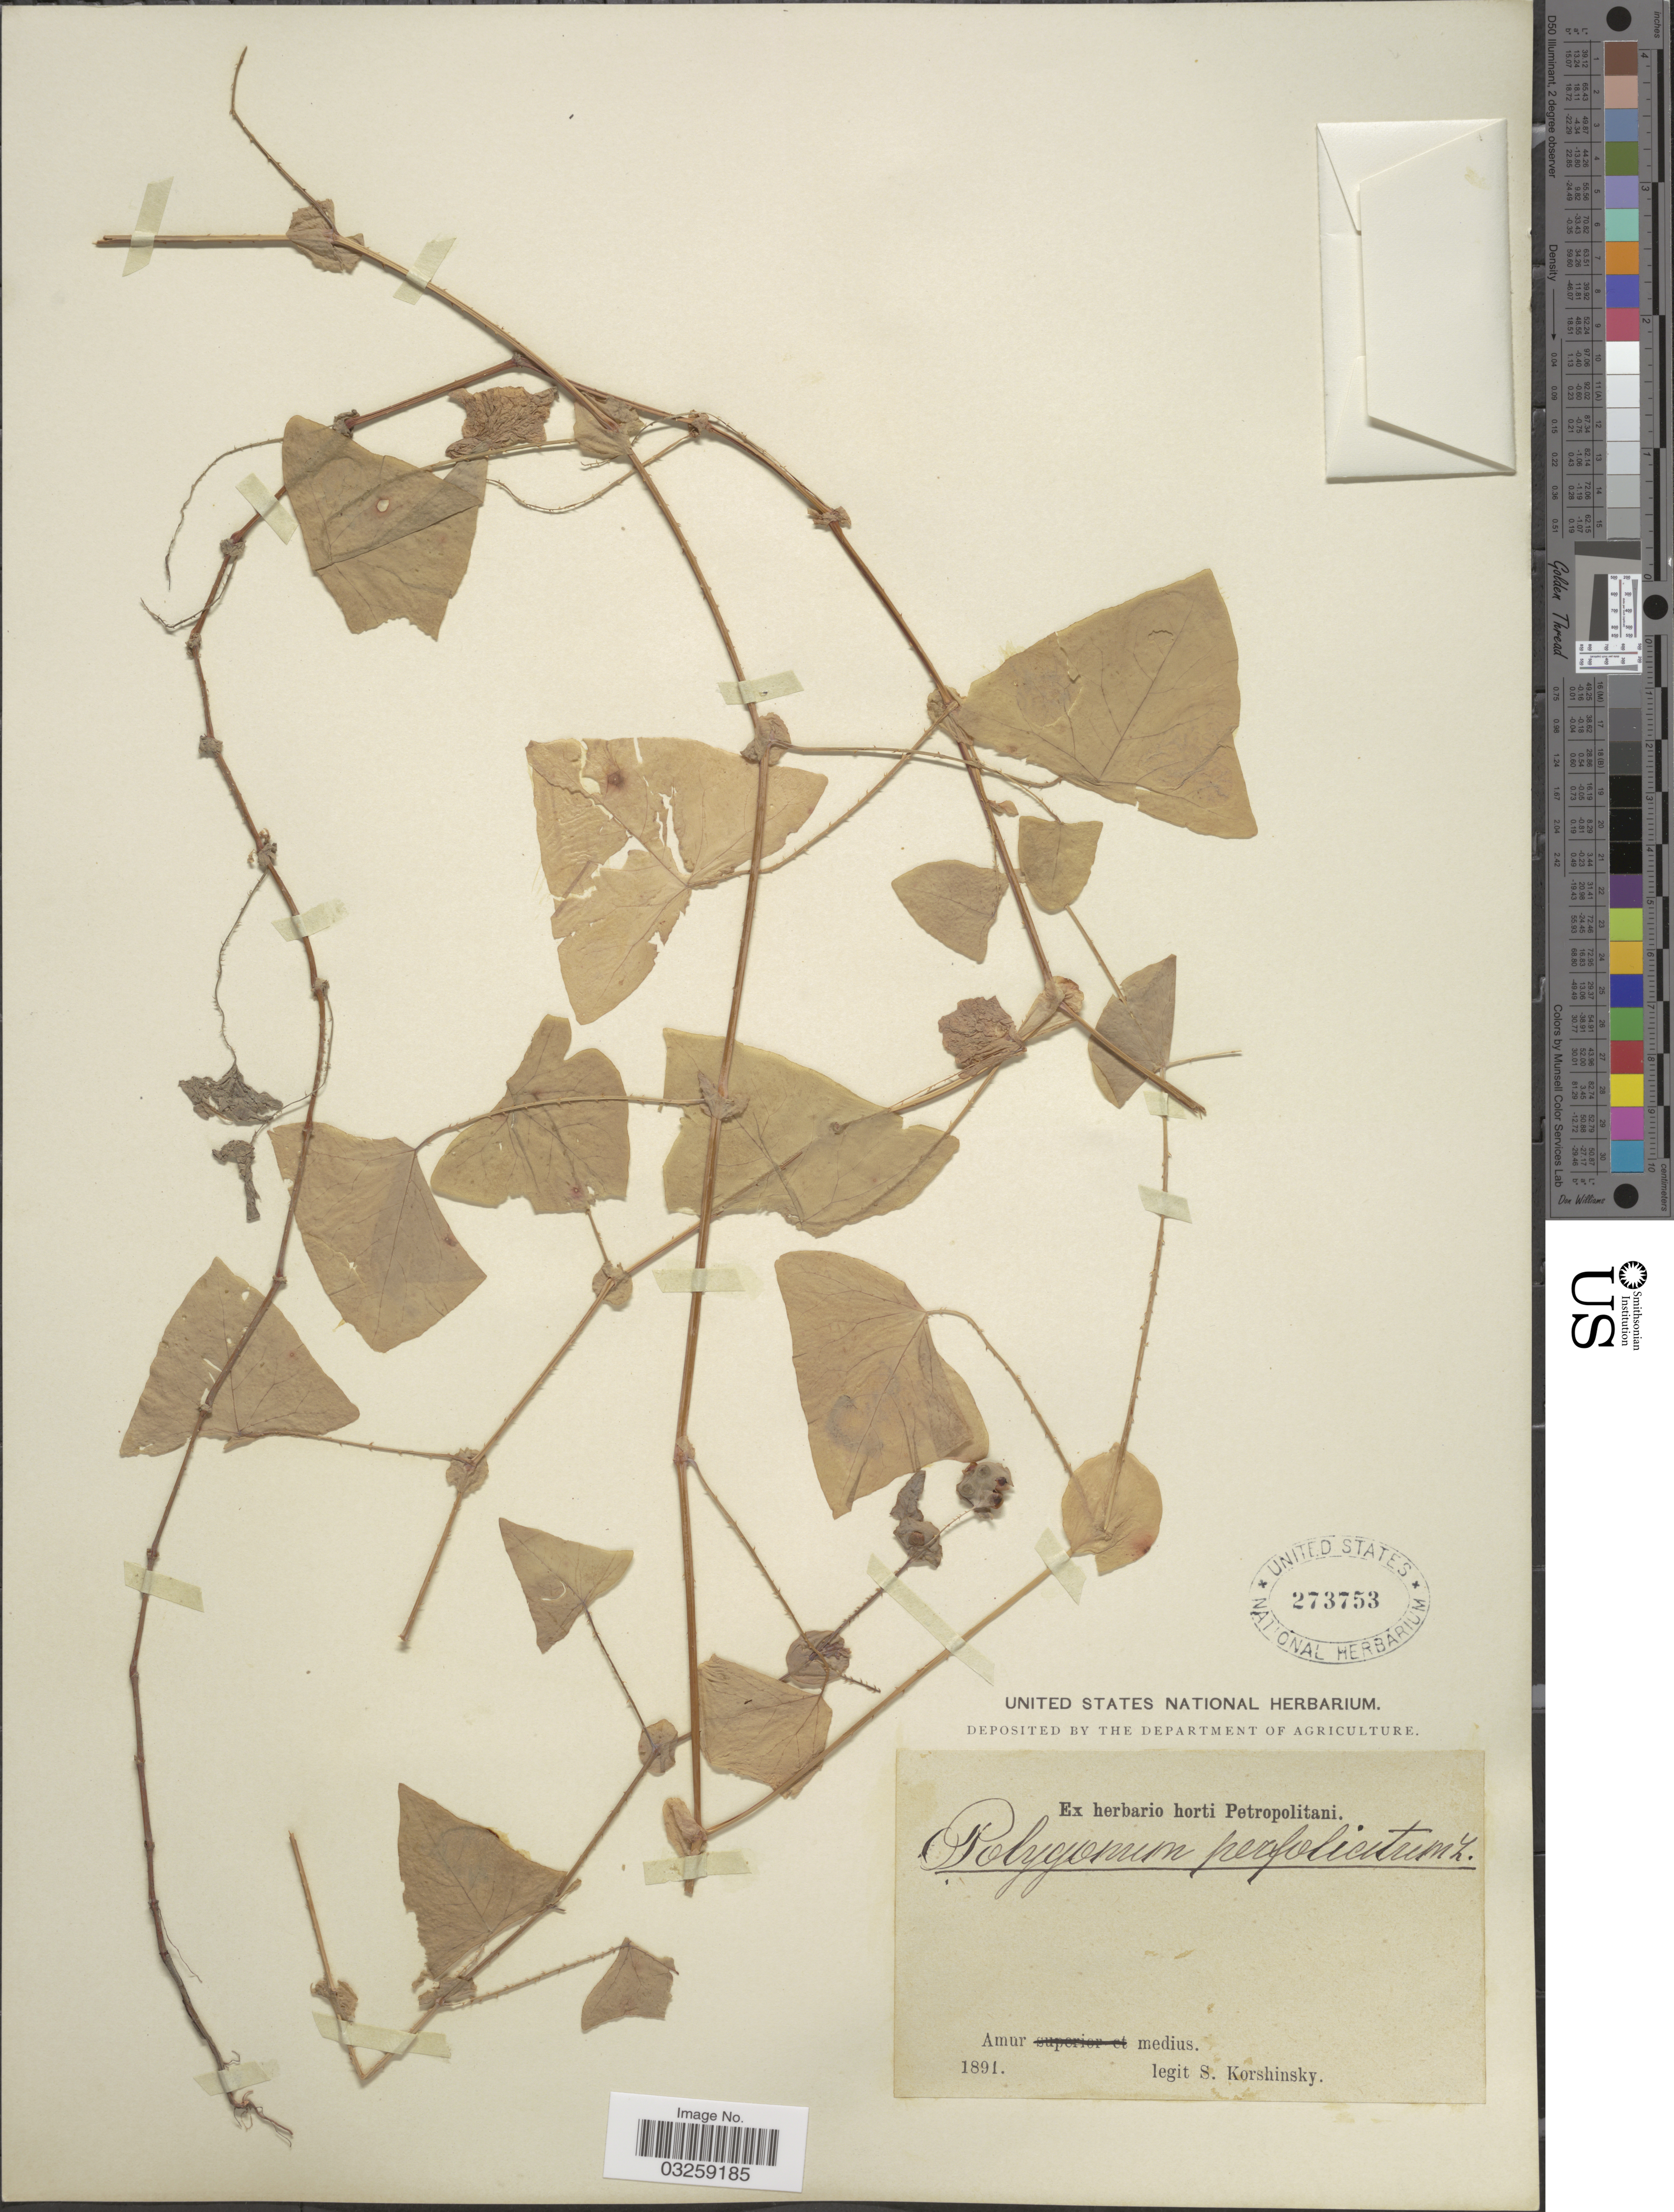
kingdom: Plantae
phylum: Tracheophyta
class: Magnoliopsida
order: Caryophyllales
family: Polygonaceae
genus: Polygonum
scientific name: Polygonum perfoliatum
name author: L.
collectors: S. I. Korshinsky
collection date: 1891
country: Russian Federation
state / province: Amur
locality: Amur medius.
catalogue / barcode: US 273753